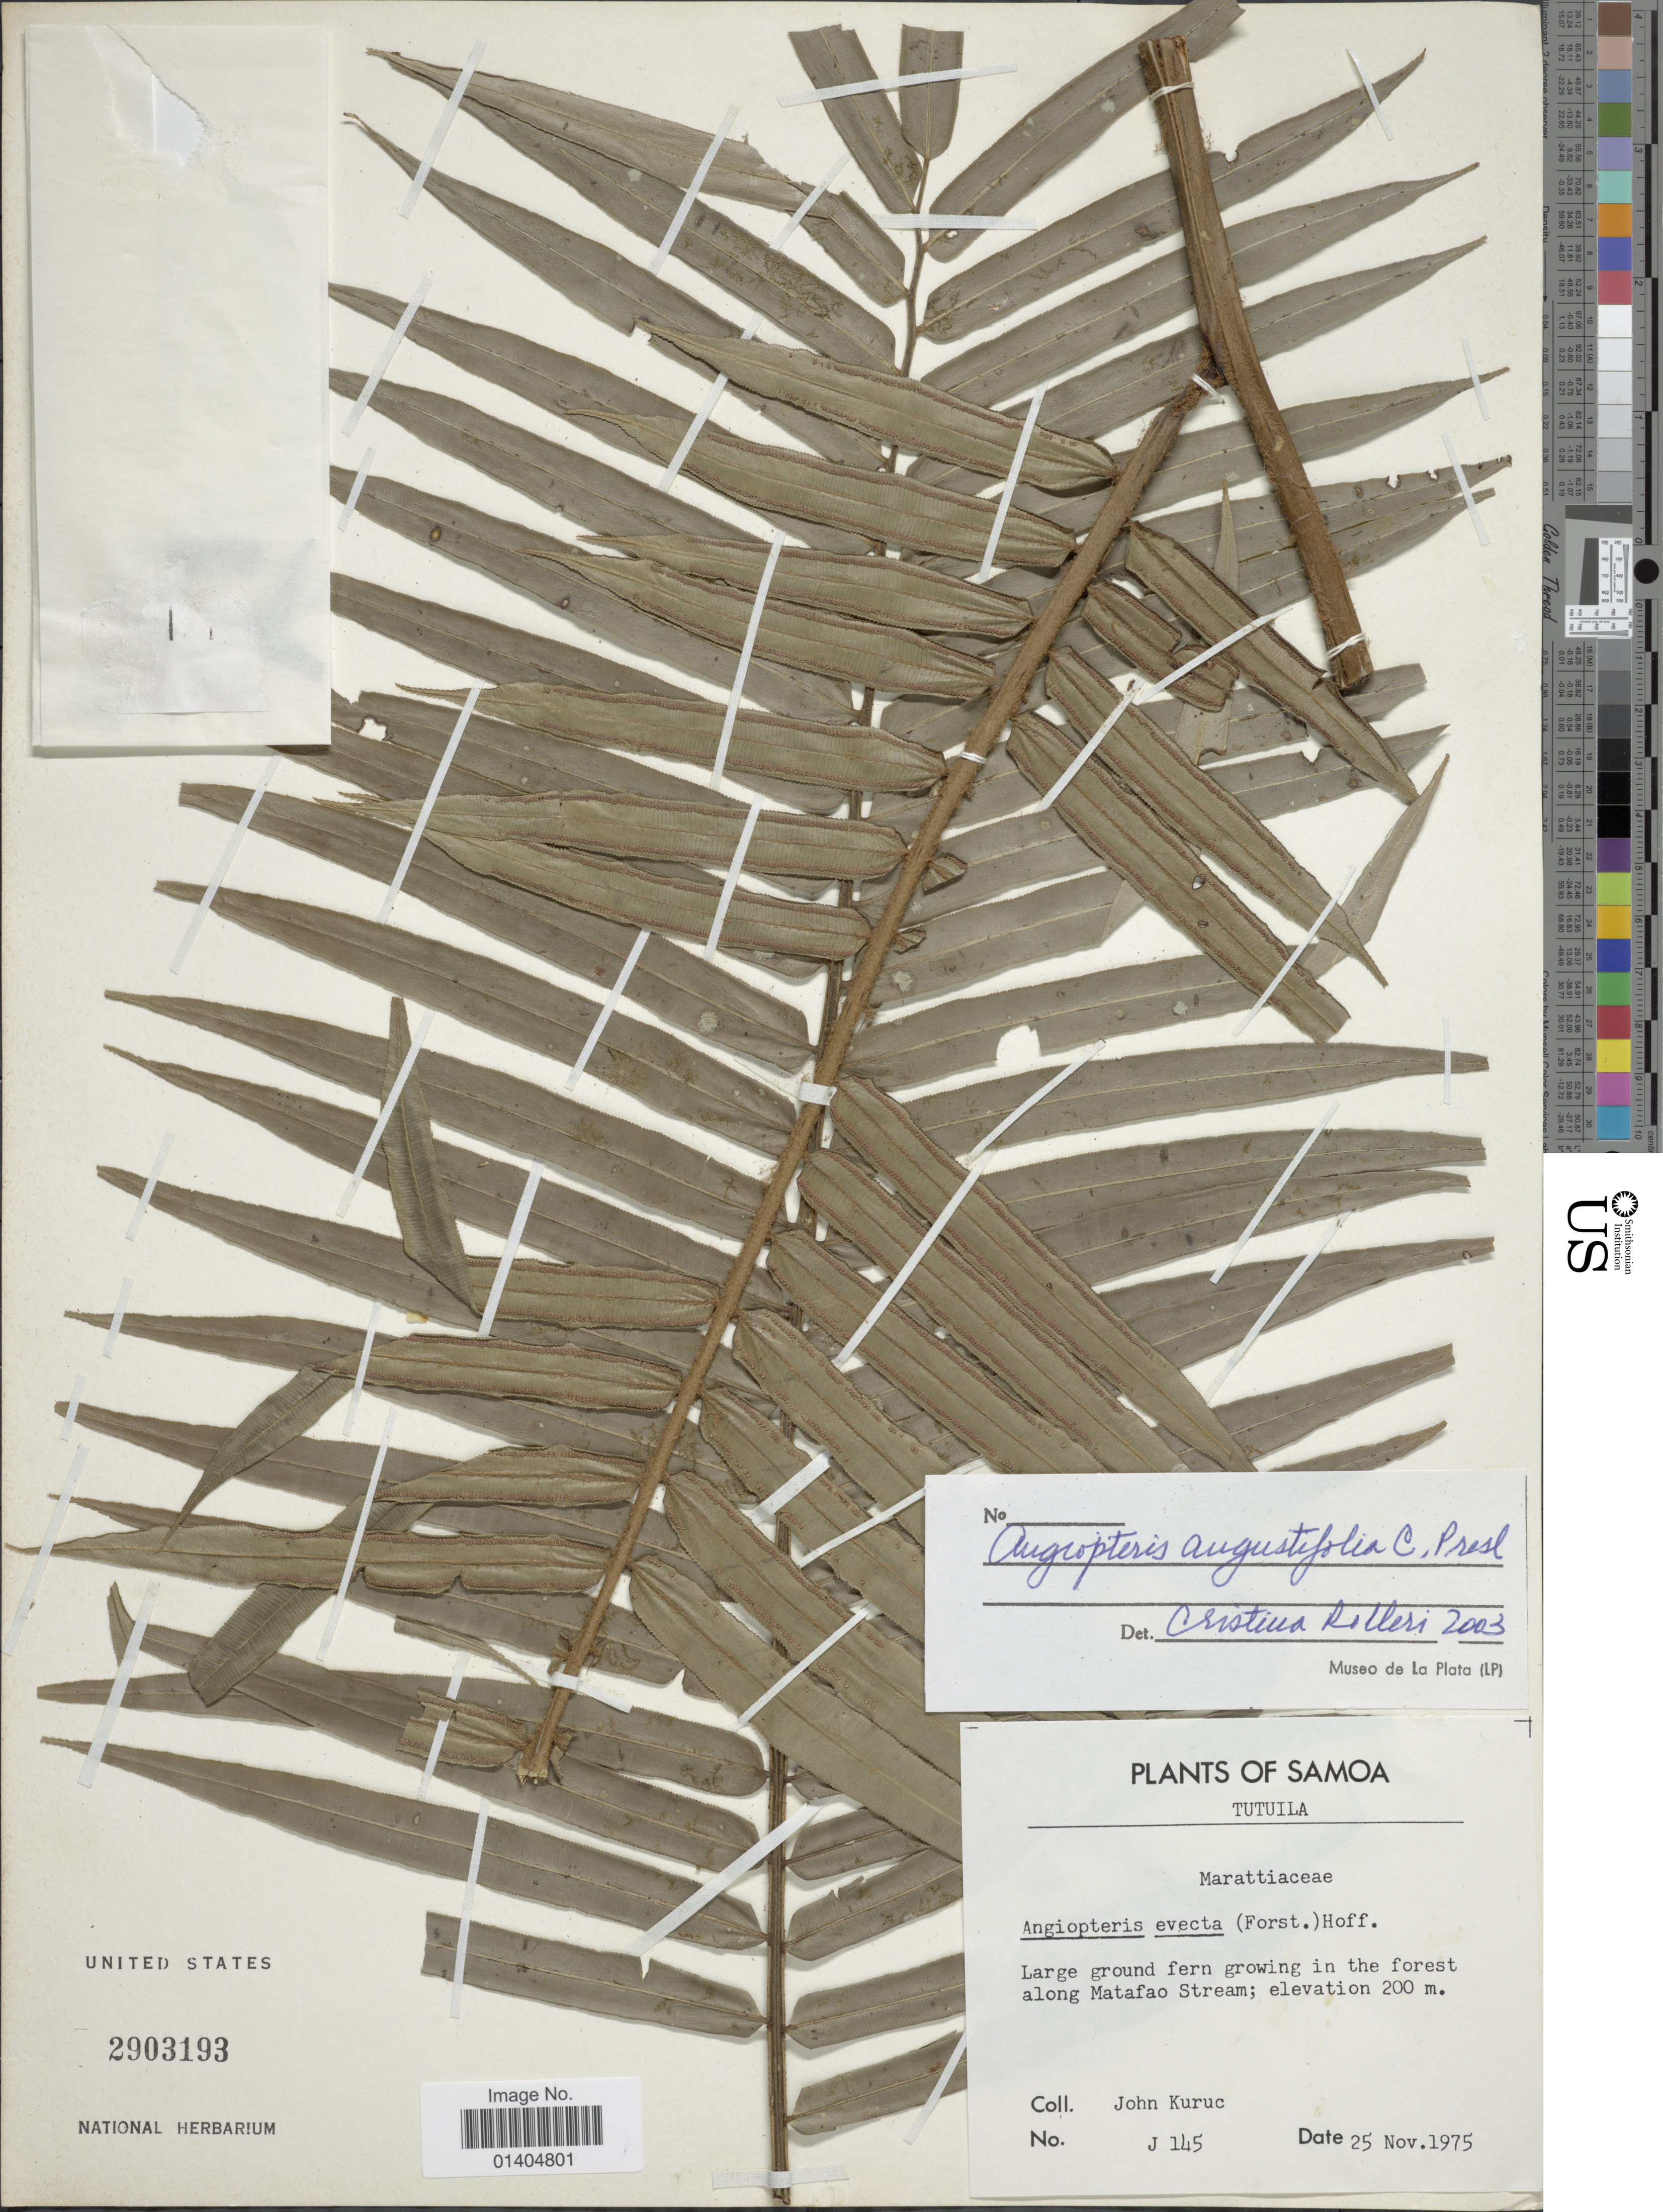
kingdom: Plantae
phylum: Tracheophyta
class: Polypodiopsida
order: Marattiales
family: Marattiaceae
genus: Angiopteris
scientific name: Angiopteris angustifolia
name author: C. Presl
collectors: J. Kuruc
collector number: J 145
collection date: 1975-11-25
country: American Samoa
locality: Samoa, Tutuila, in the forest along Matafao Stream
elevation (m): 200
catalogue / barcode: US 2903193